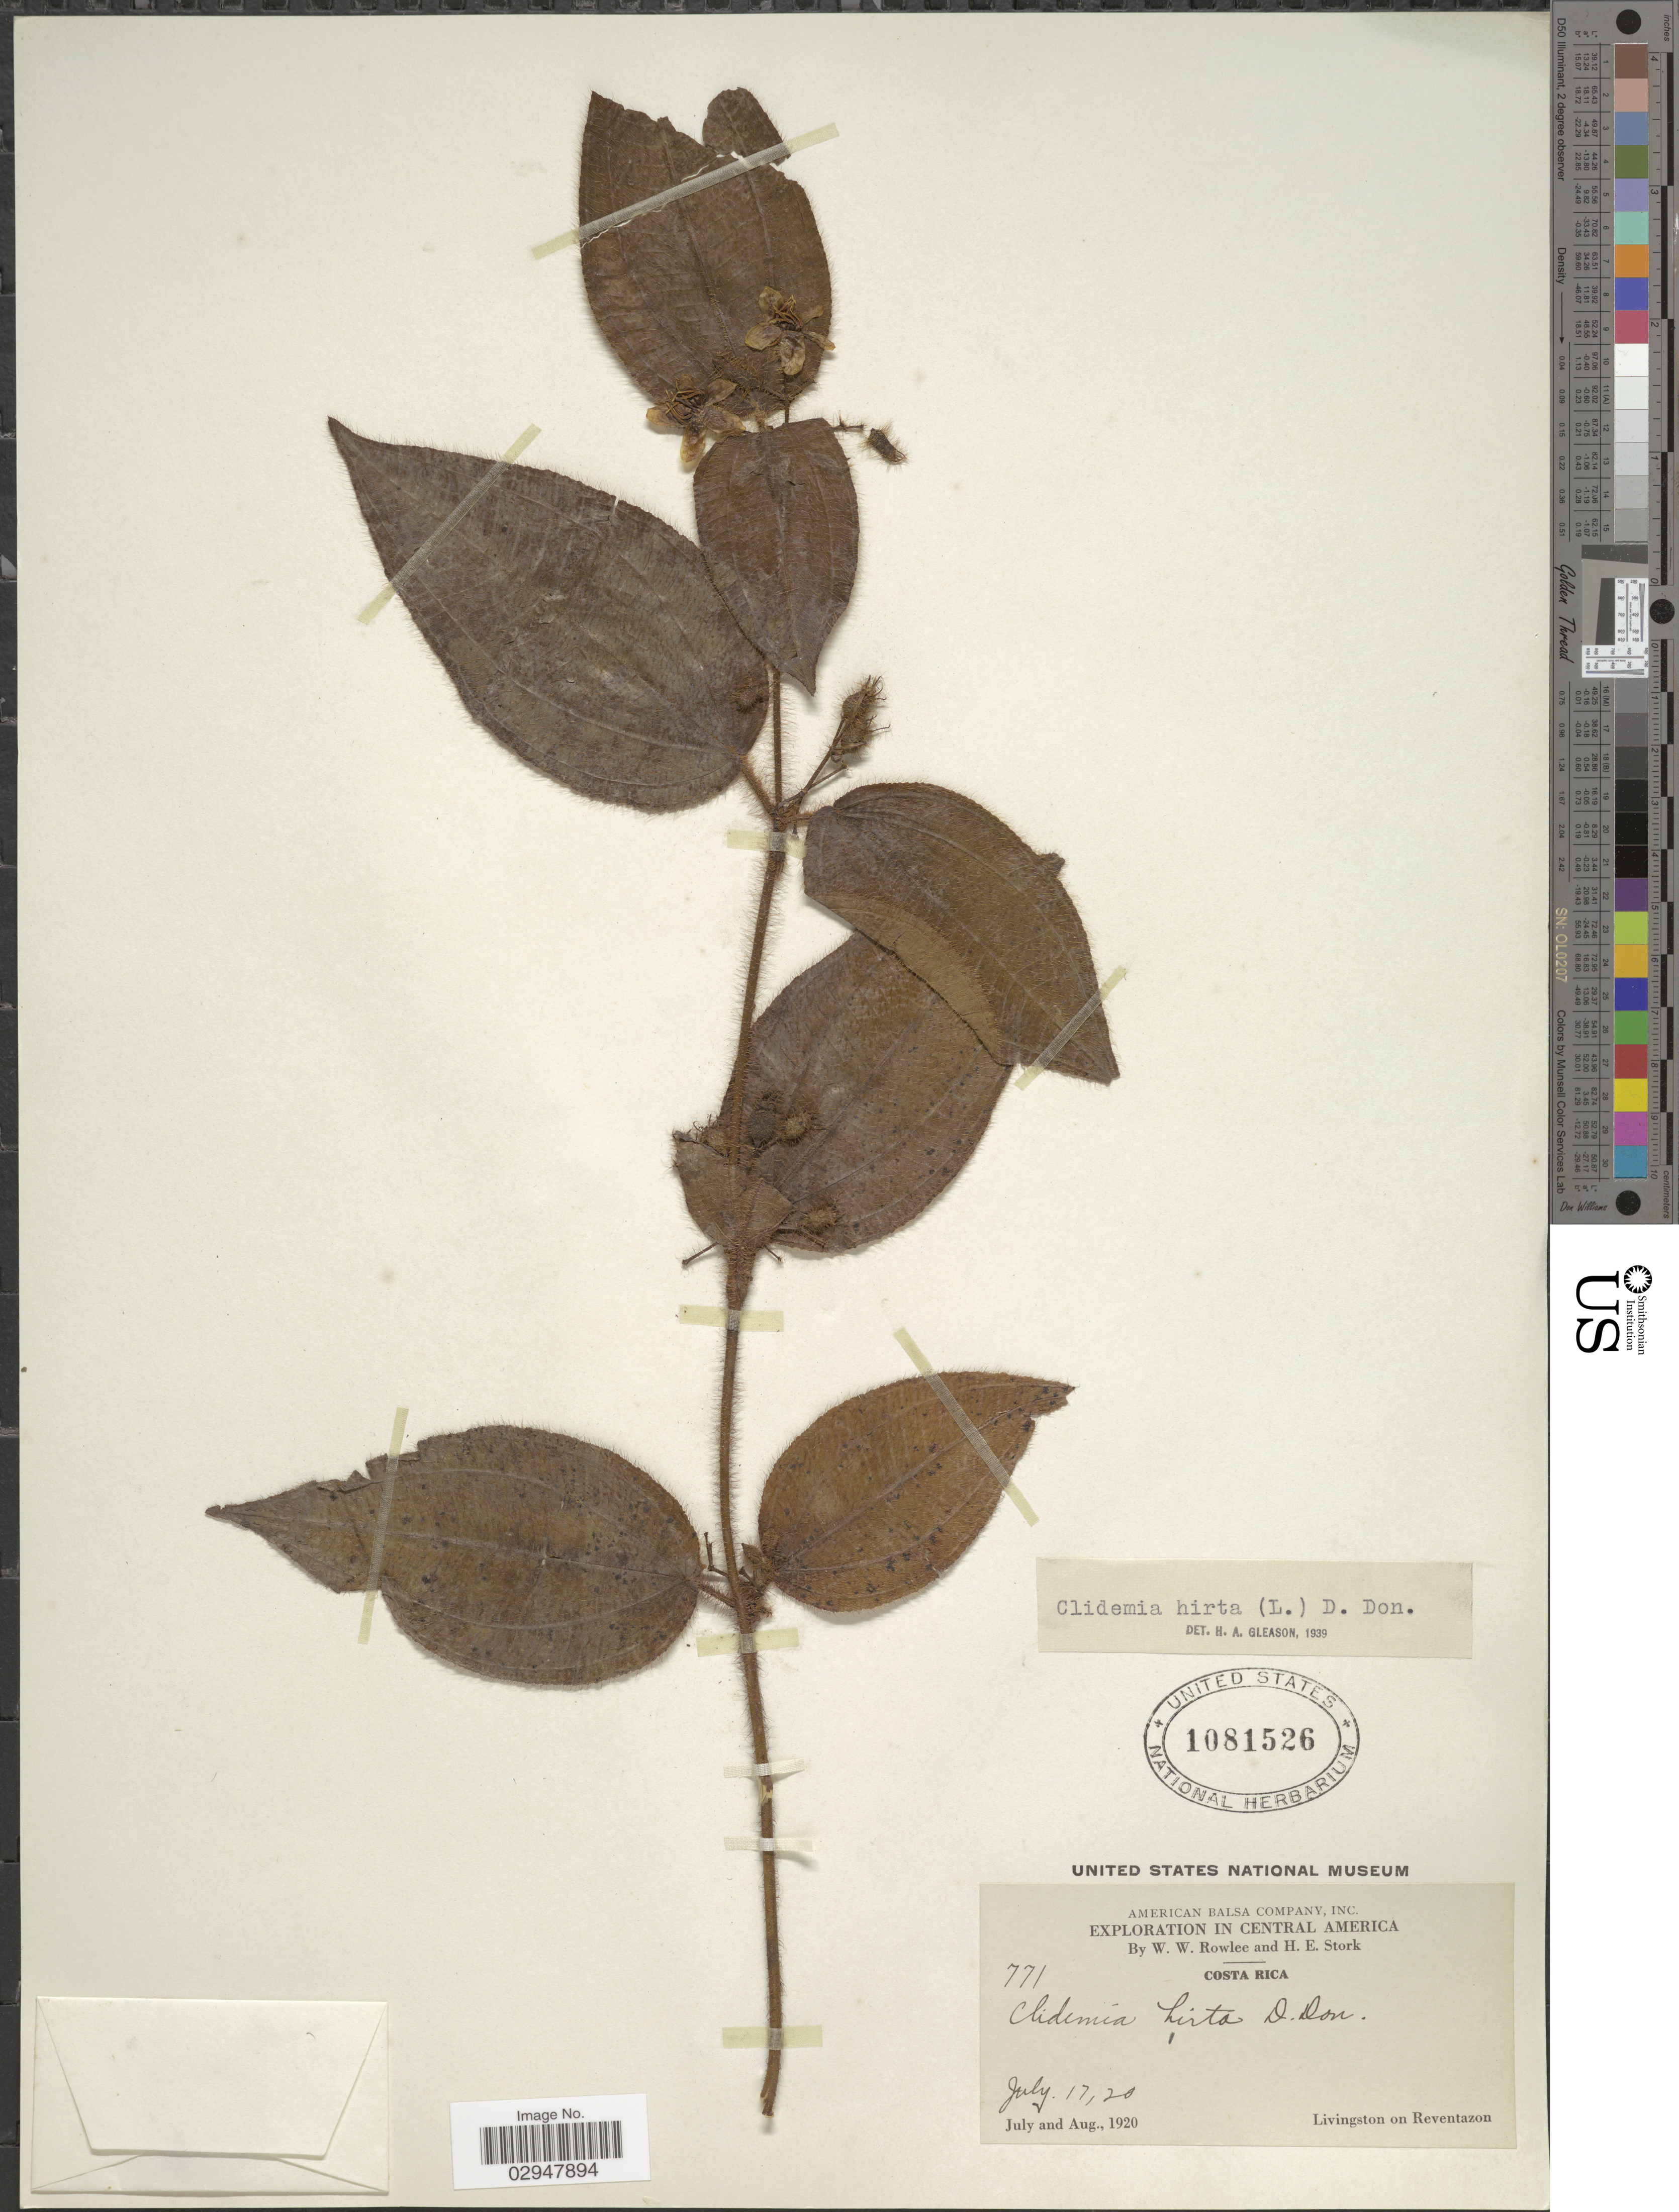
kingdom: Plantae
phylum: Tracheophyta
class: Magnoliopsida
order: Myrtales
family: Melastomataceae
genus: Miconia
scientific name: Miconia hirta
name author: Cogn.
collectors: W. W. Rowlee & H. E. Stork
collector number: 771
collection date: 1920-07-17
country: Costa Rica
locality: Livingston on Reventazon.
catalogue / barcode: US 1081526